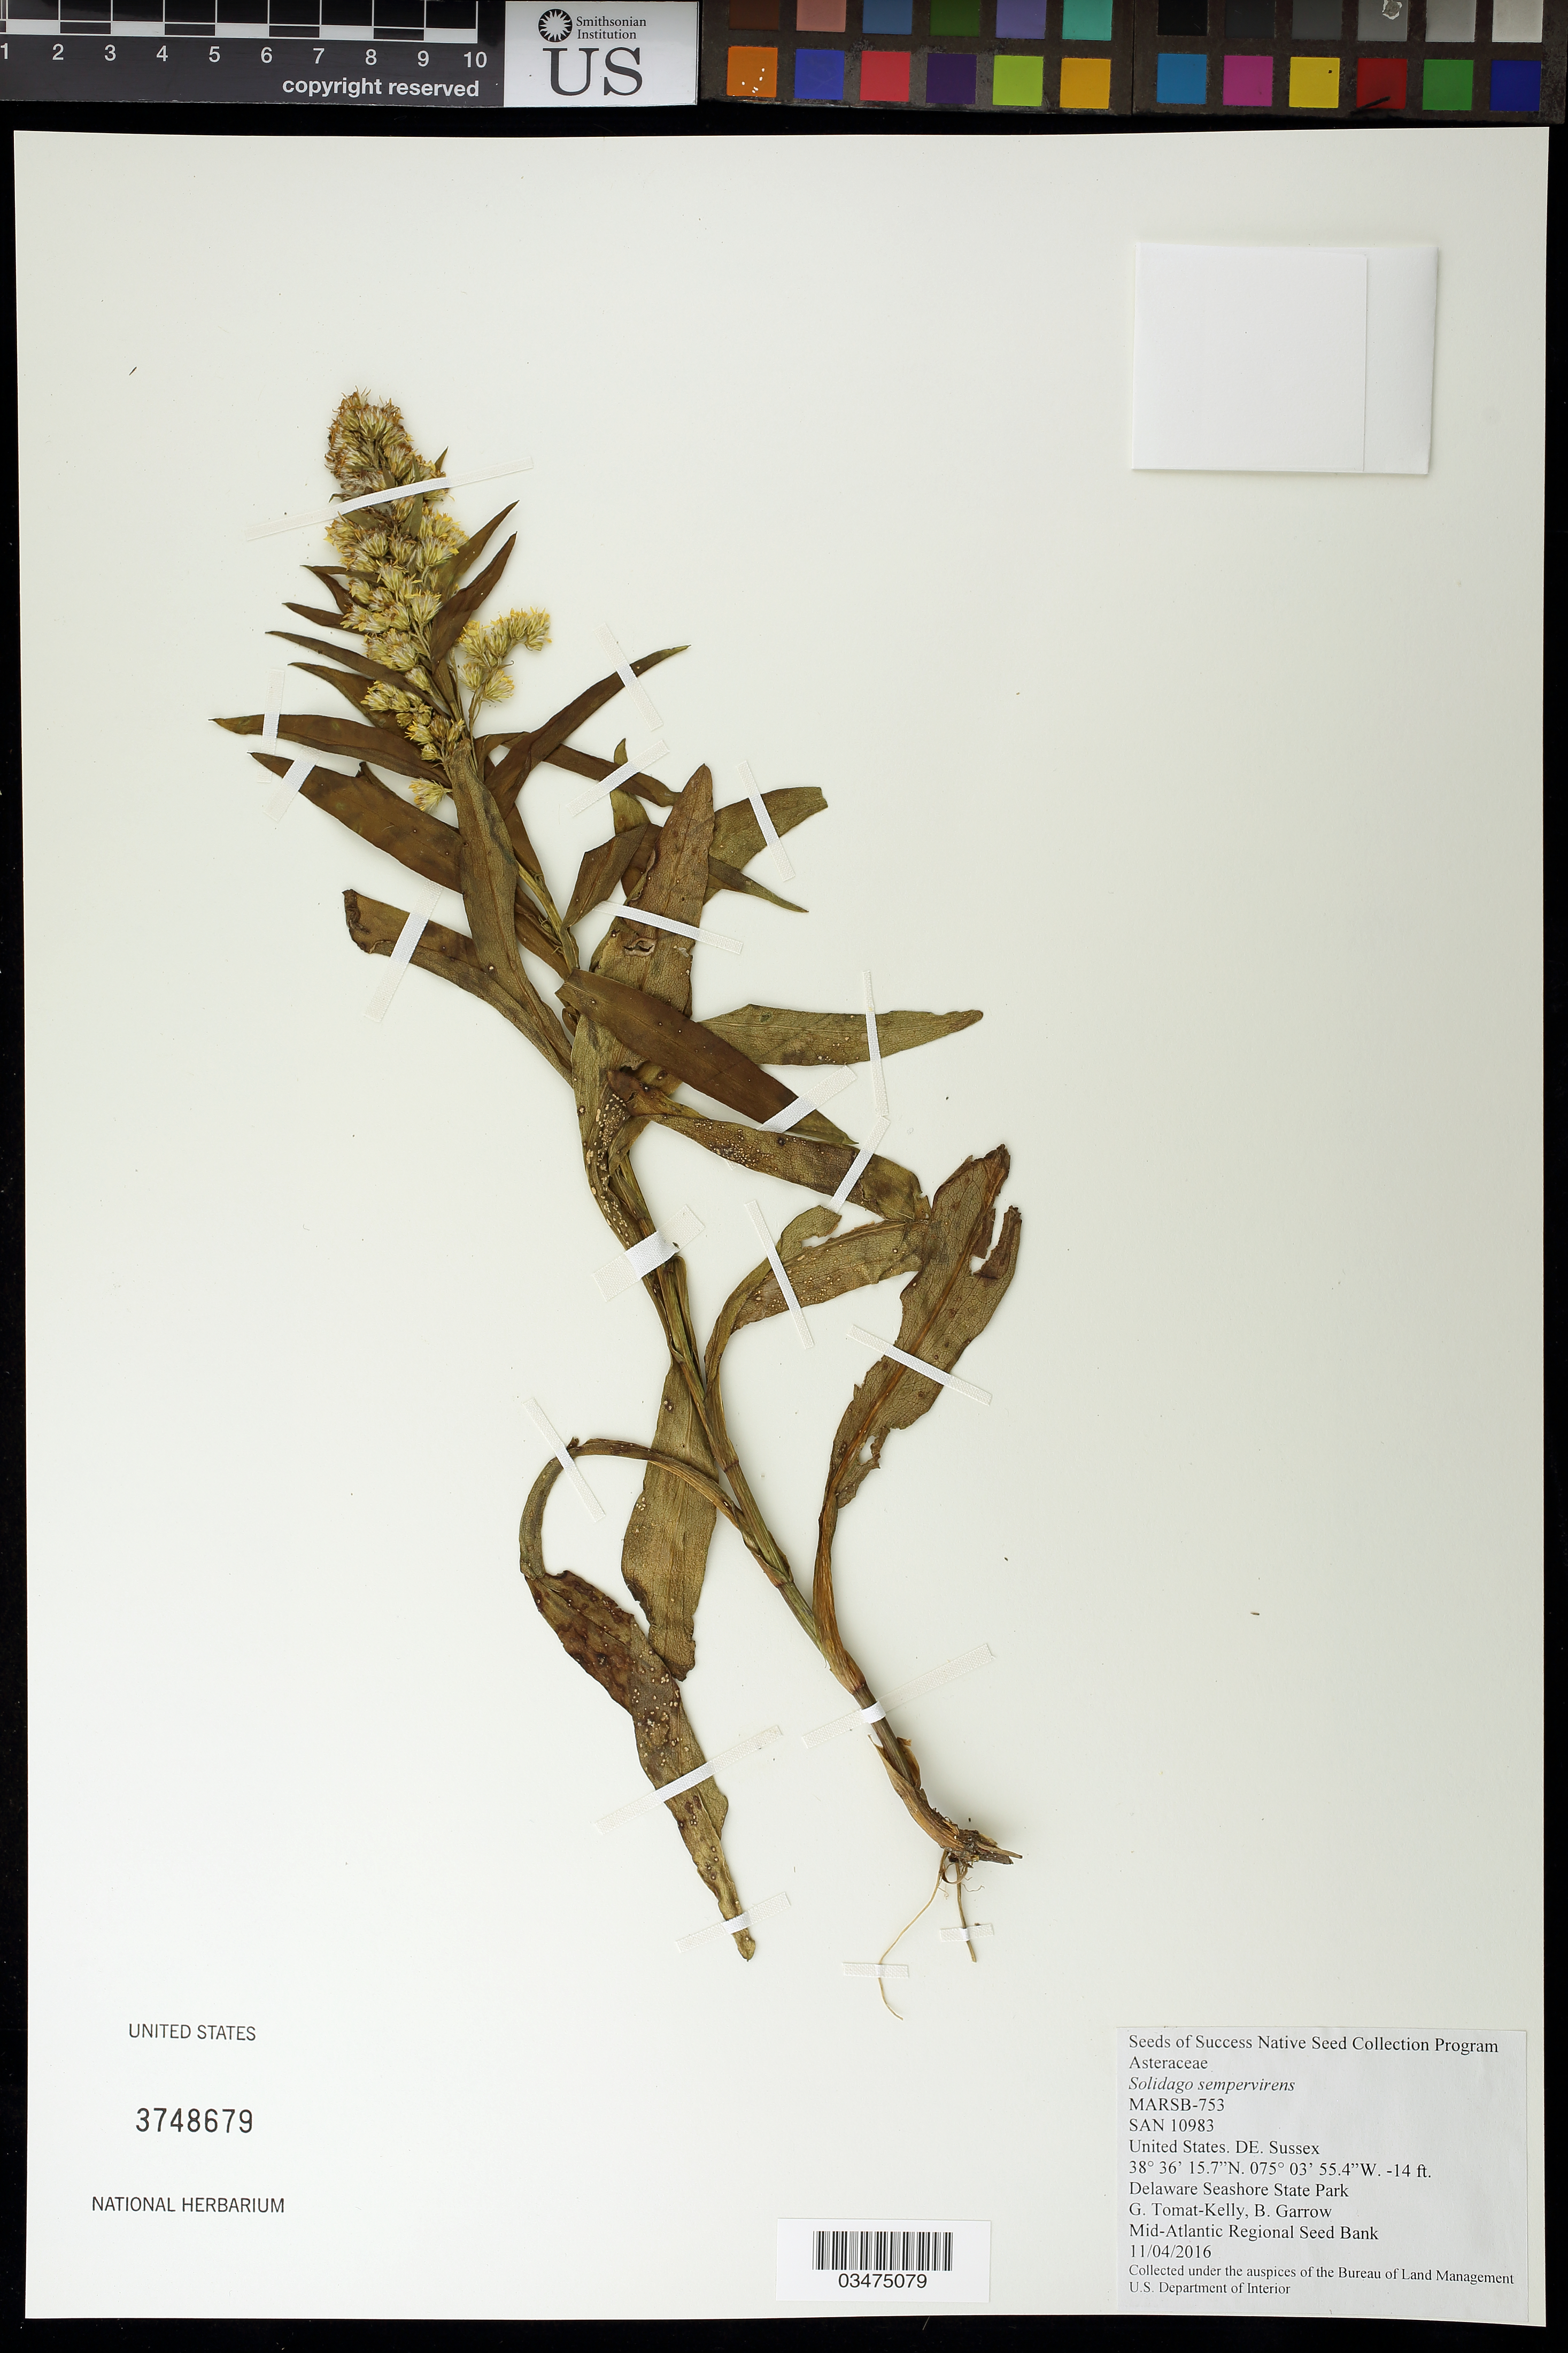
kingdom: Plantae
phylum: Tracheophyta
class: Magnoliopsida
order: Asterales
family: Asteraceae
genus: Solidago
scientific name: Solidago sempervirens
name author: L.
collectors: G. Tomat-Kelly & B. Garrow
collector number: MARSB-753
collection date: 2016-11-04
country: United States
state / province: Delaware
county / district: Sussex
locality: Delaware Seashore State Park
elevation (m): -4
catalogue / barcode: US 3748679